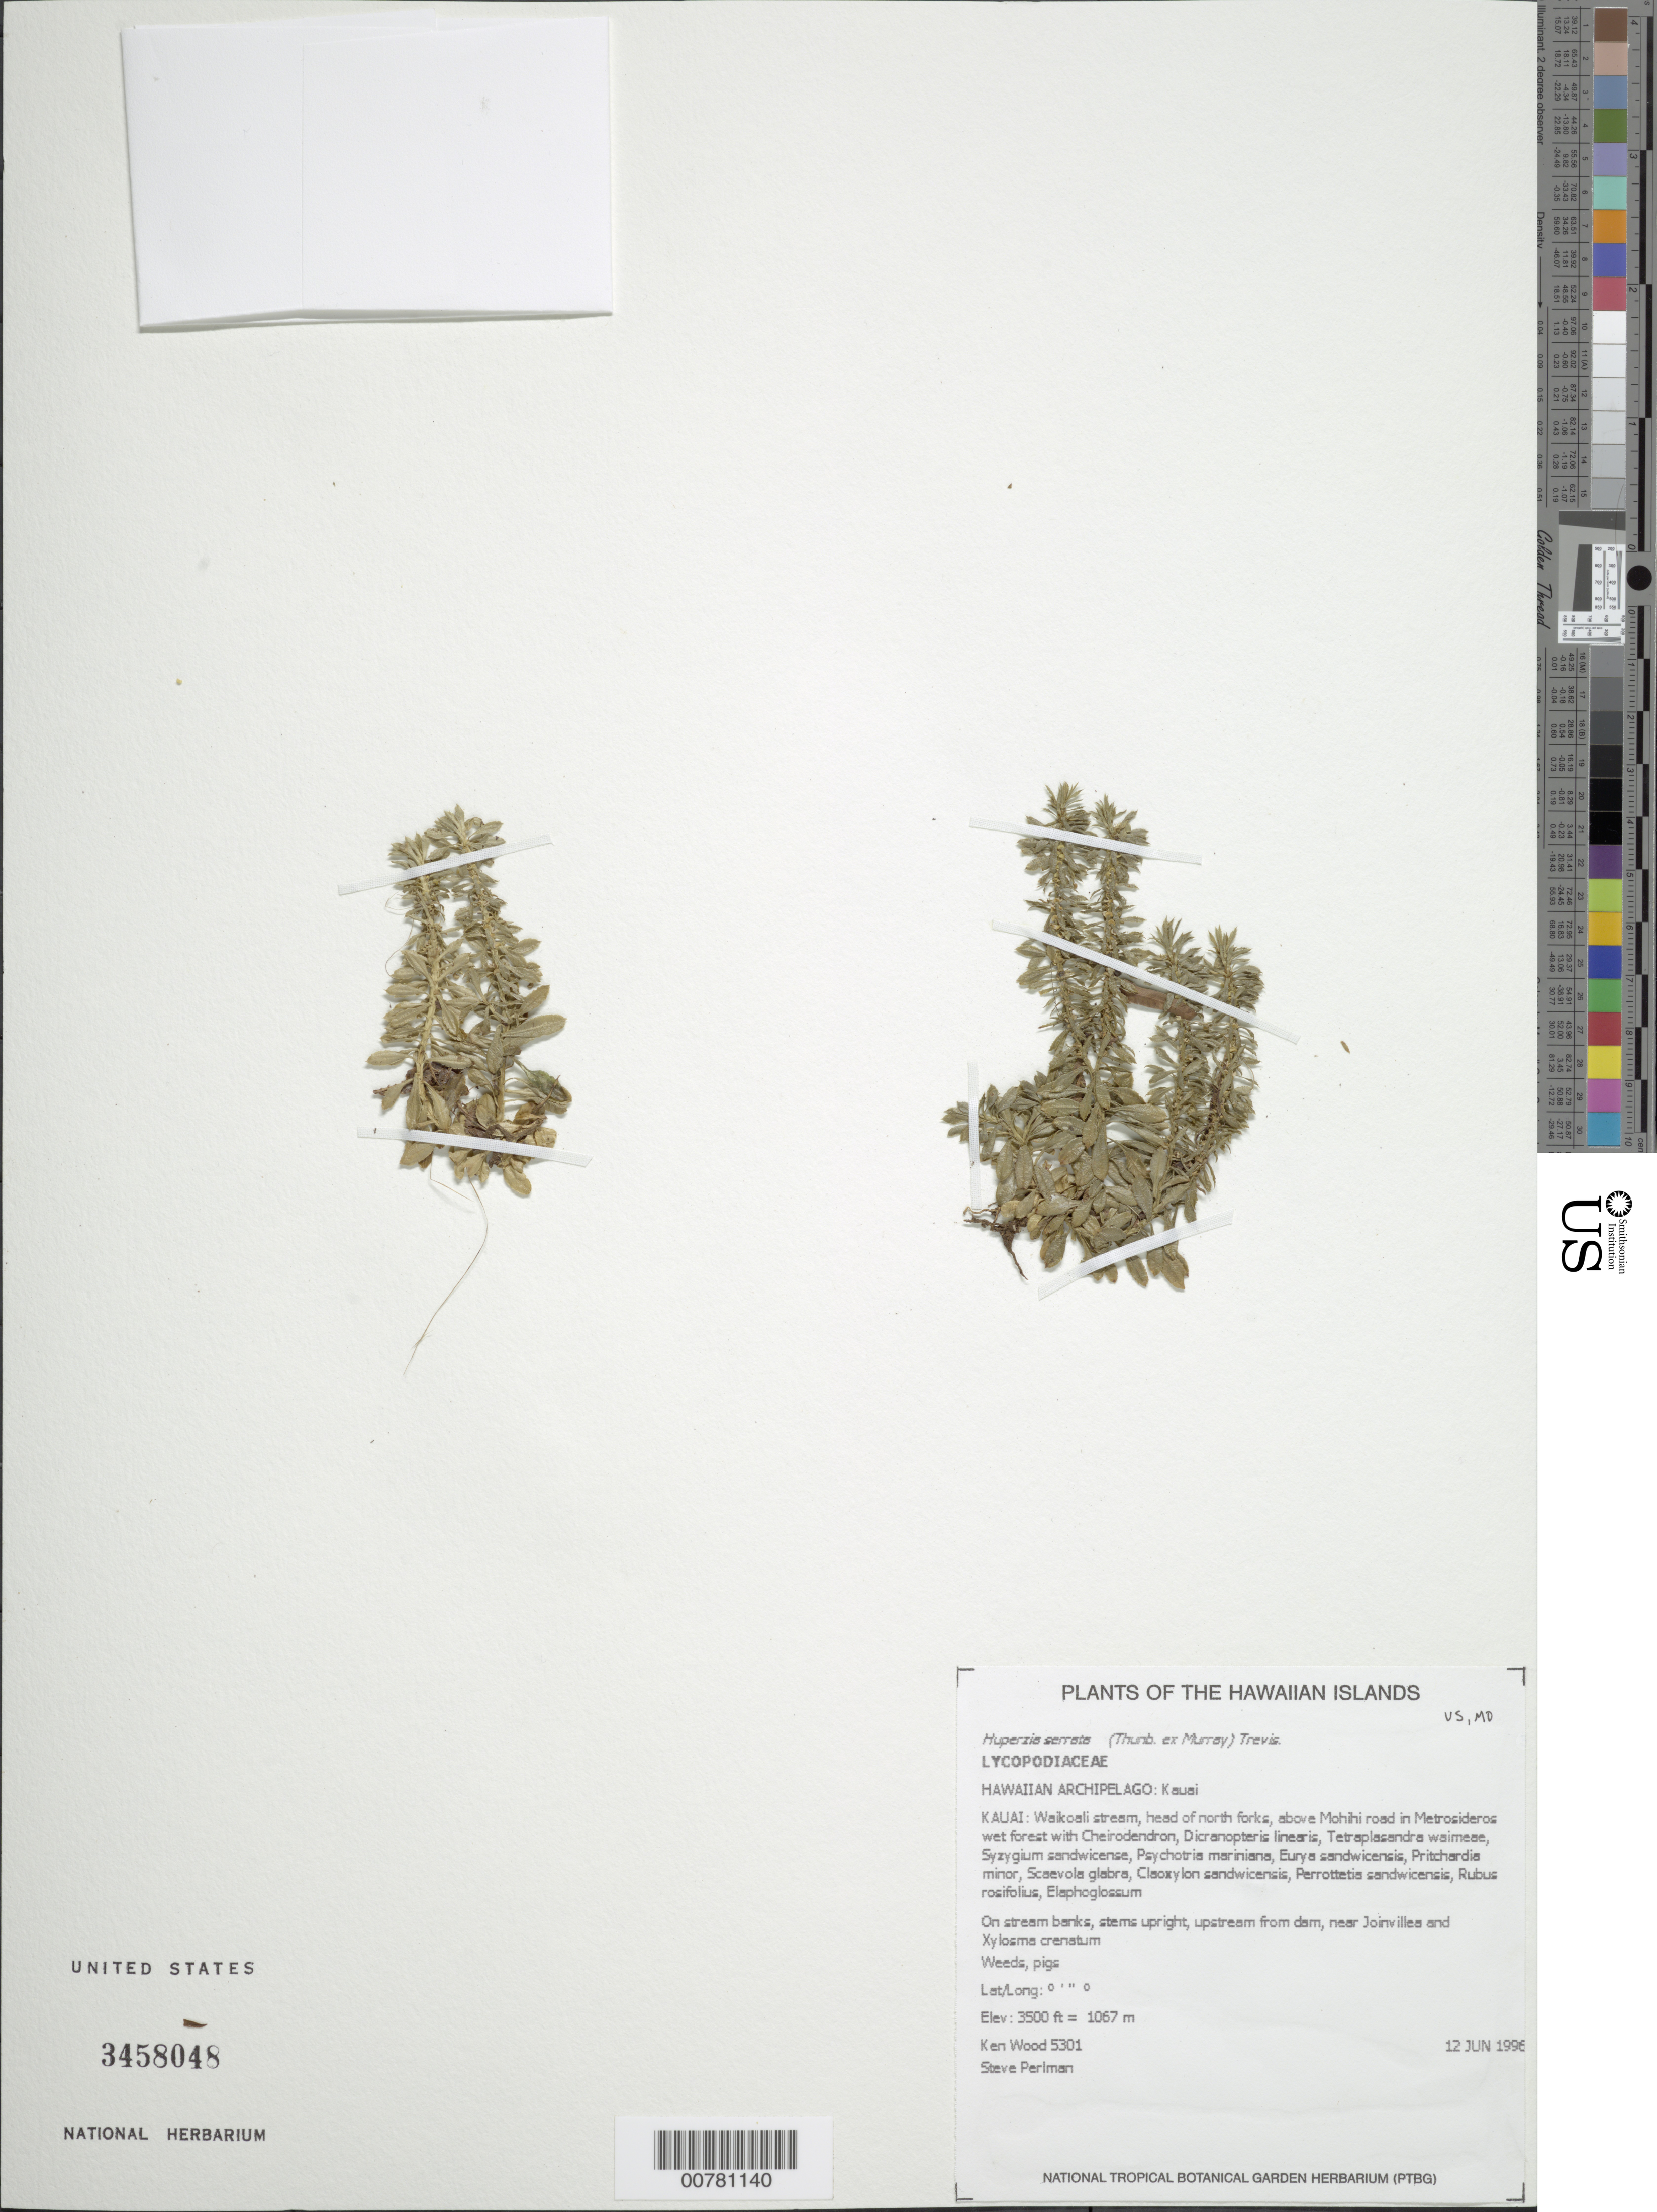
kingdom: Plantae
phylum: Tracheophyta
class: Lycopodiopsida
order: Lycopodiales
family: Lycopodiaceae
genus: Huperzia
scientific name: Huperzia serrata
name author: (Thunb.) Trevis.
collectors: K. R. Wood & S. P. Perlman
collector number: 5301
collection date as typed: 12 Jun 1996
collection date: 1996-06-12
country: United States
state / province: Hawaii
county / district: Kaui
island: Kaua'i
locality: Waikoali stream, head of north forks, above Mohihi road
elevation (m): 1067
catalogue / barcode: US 3458048